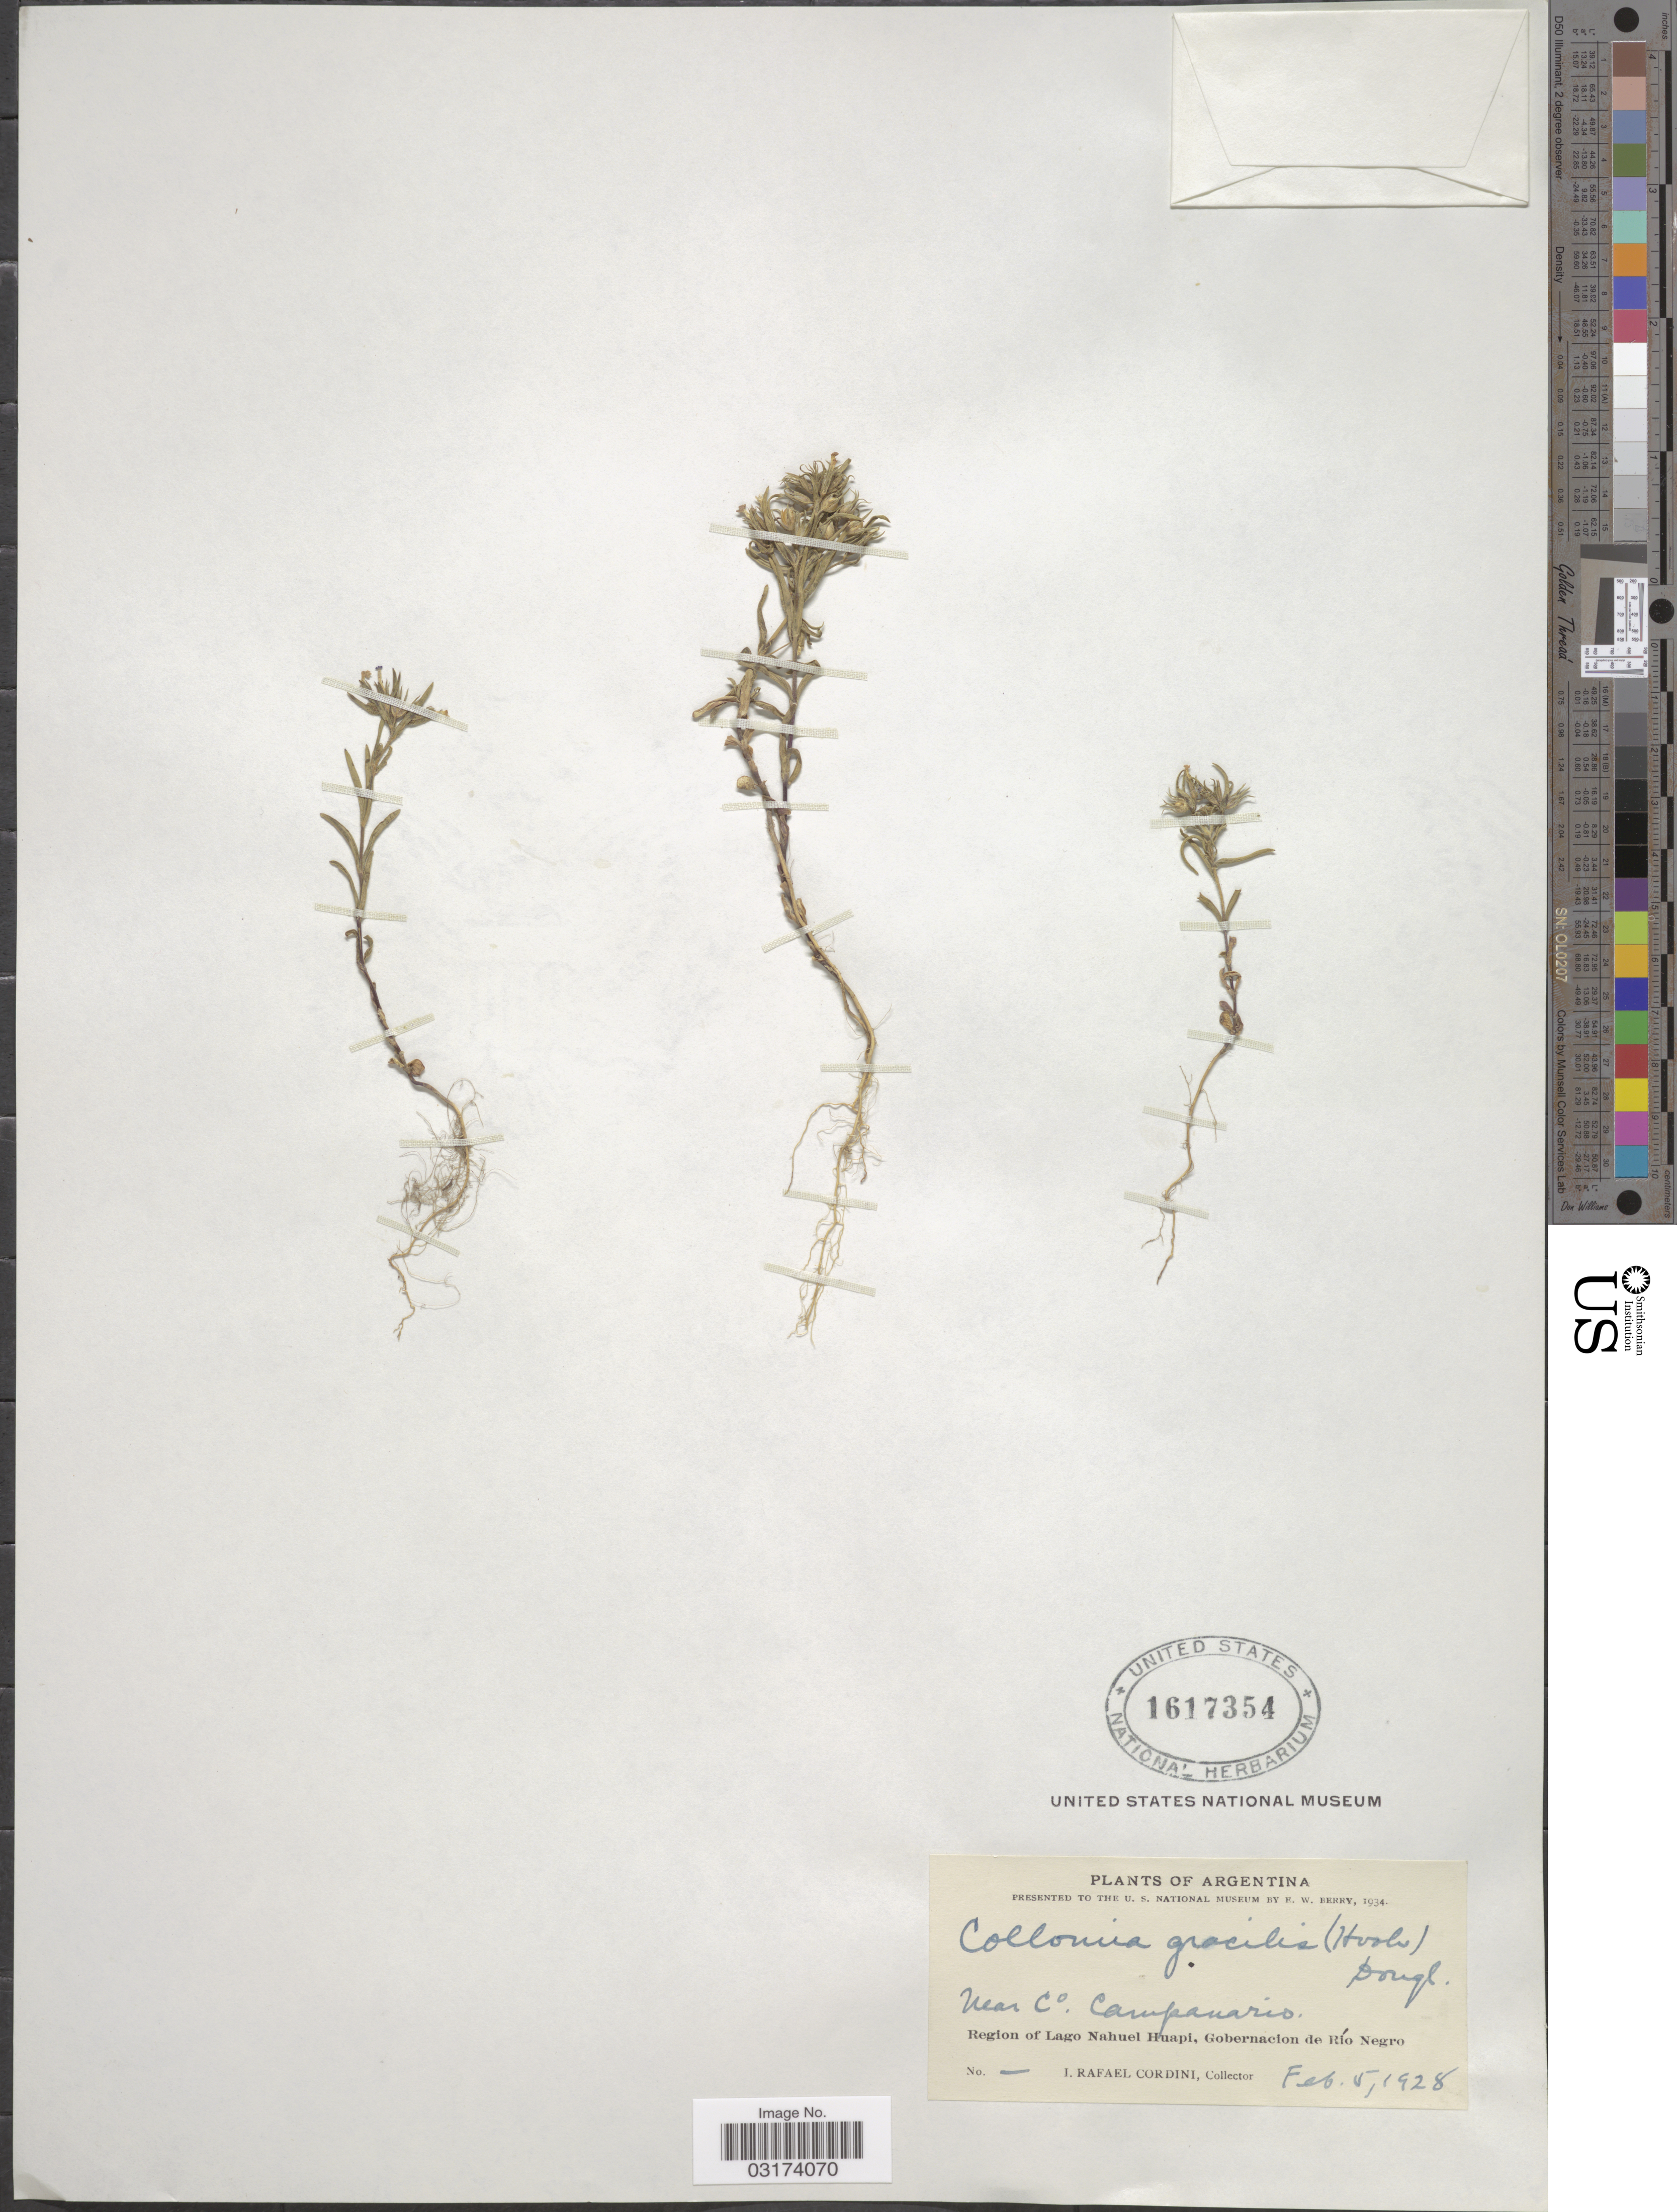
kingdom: Plantae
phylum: Tracheophyta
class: Magnoliopsida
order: Ericales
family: Polemoniaceae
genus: Microsteris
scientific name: Microsteris gracilis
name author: (Hook.) Greene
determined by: (US) Smithsonian Institution - National Museum of Natural History - Department of Botany (UNITED STATES)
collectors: I. Cordini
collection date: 1928-02-05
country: Argentina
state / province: Rio Negro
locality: Near C°. Campanario. Region of Lago Nahuel Huapi, Gobernacion de Río Negro.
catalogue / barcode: US 1617354